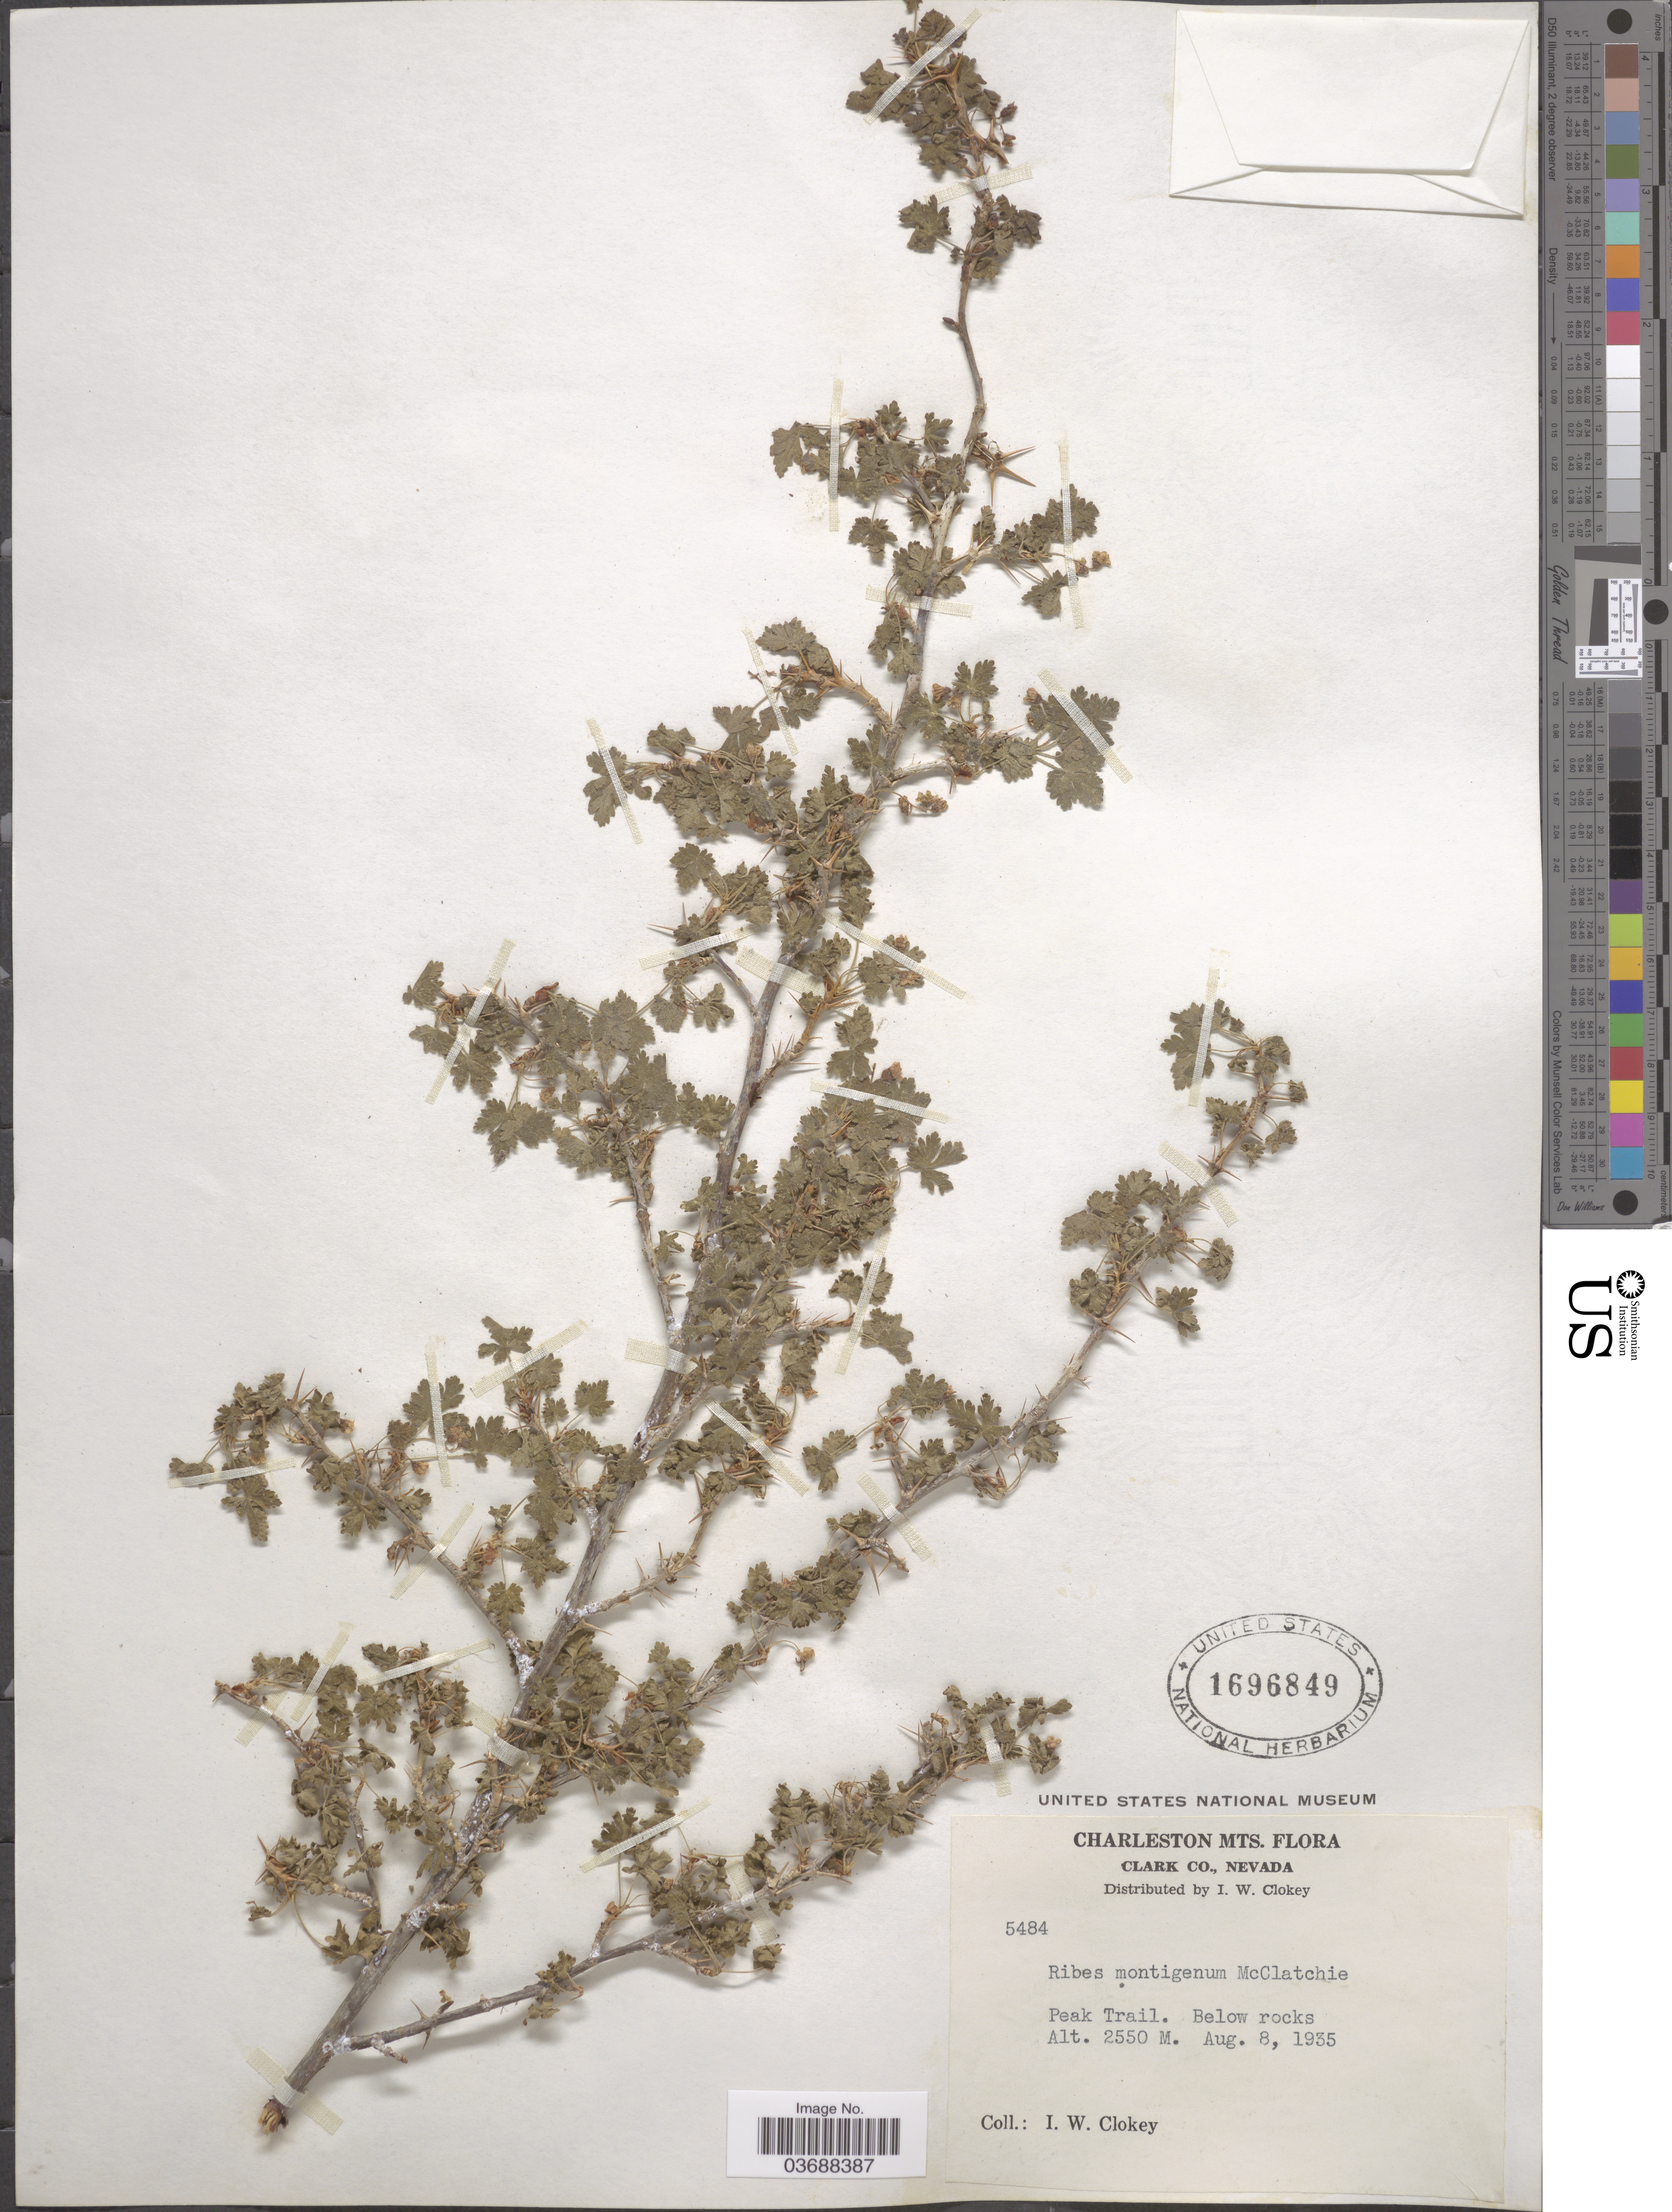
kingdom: Plantae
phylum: Tracheophyta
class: Magnoliopsida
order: Saxifragales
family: Grossulariaceae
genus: Ribes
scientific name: Ribes montigenum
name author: McClatchie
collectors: I. W. Clokey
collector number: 5484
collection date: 1935-08-08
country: United States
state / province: Nevada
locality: Charleston Mts. Clark Co. Peak Trail. Below rocks.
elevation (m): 2550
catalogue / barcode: US 1696849